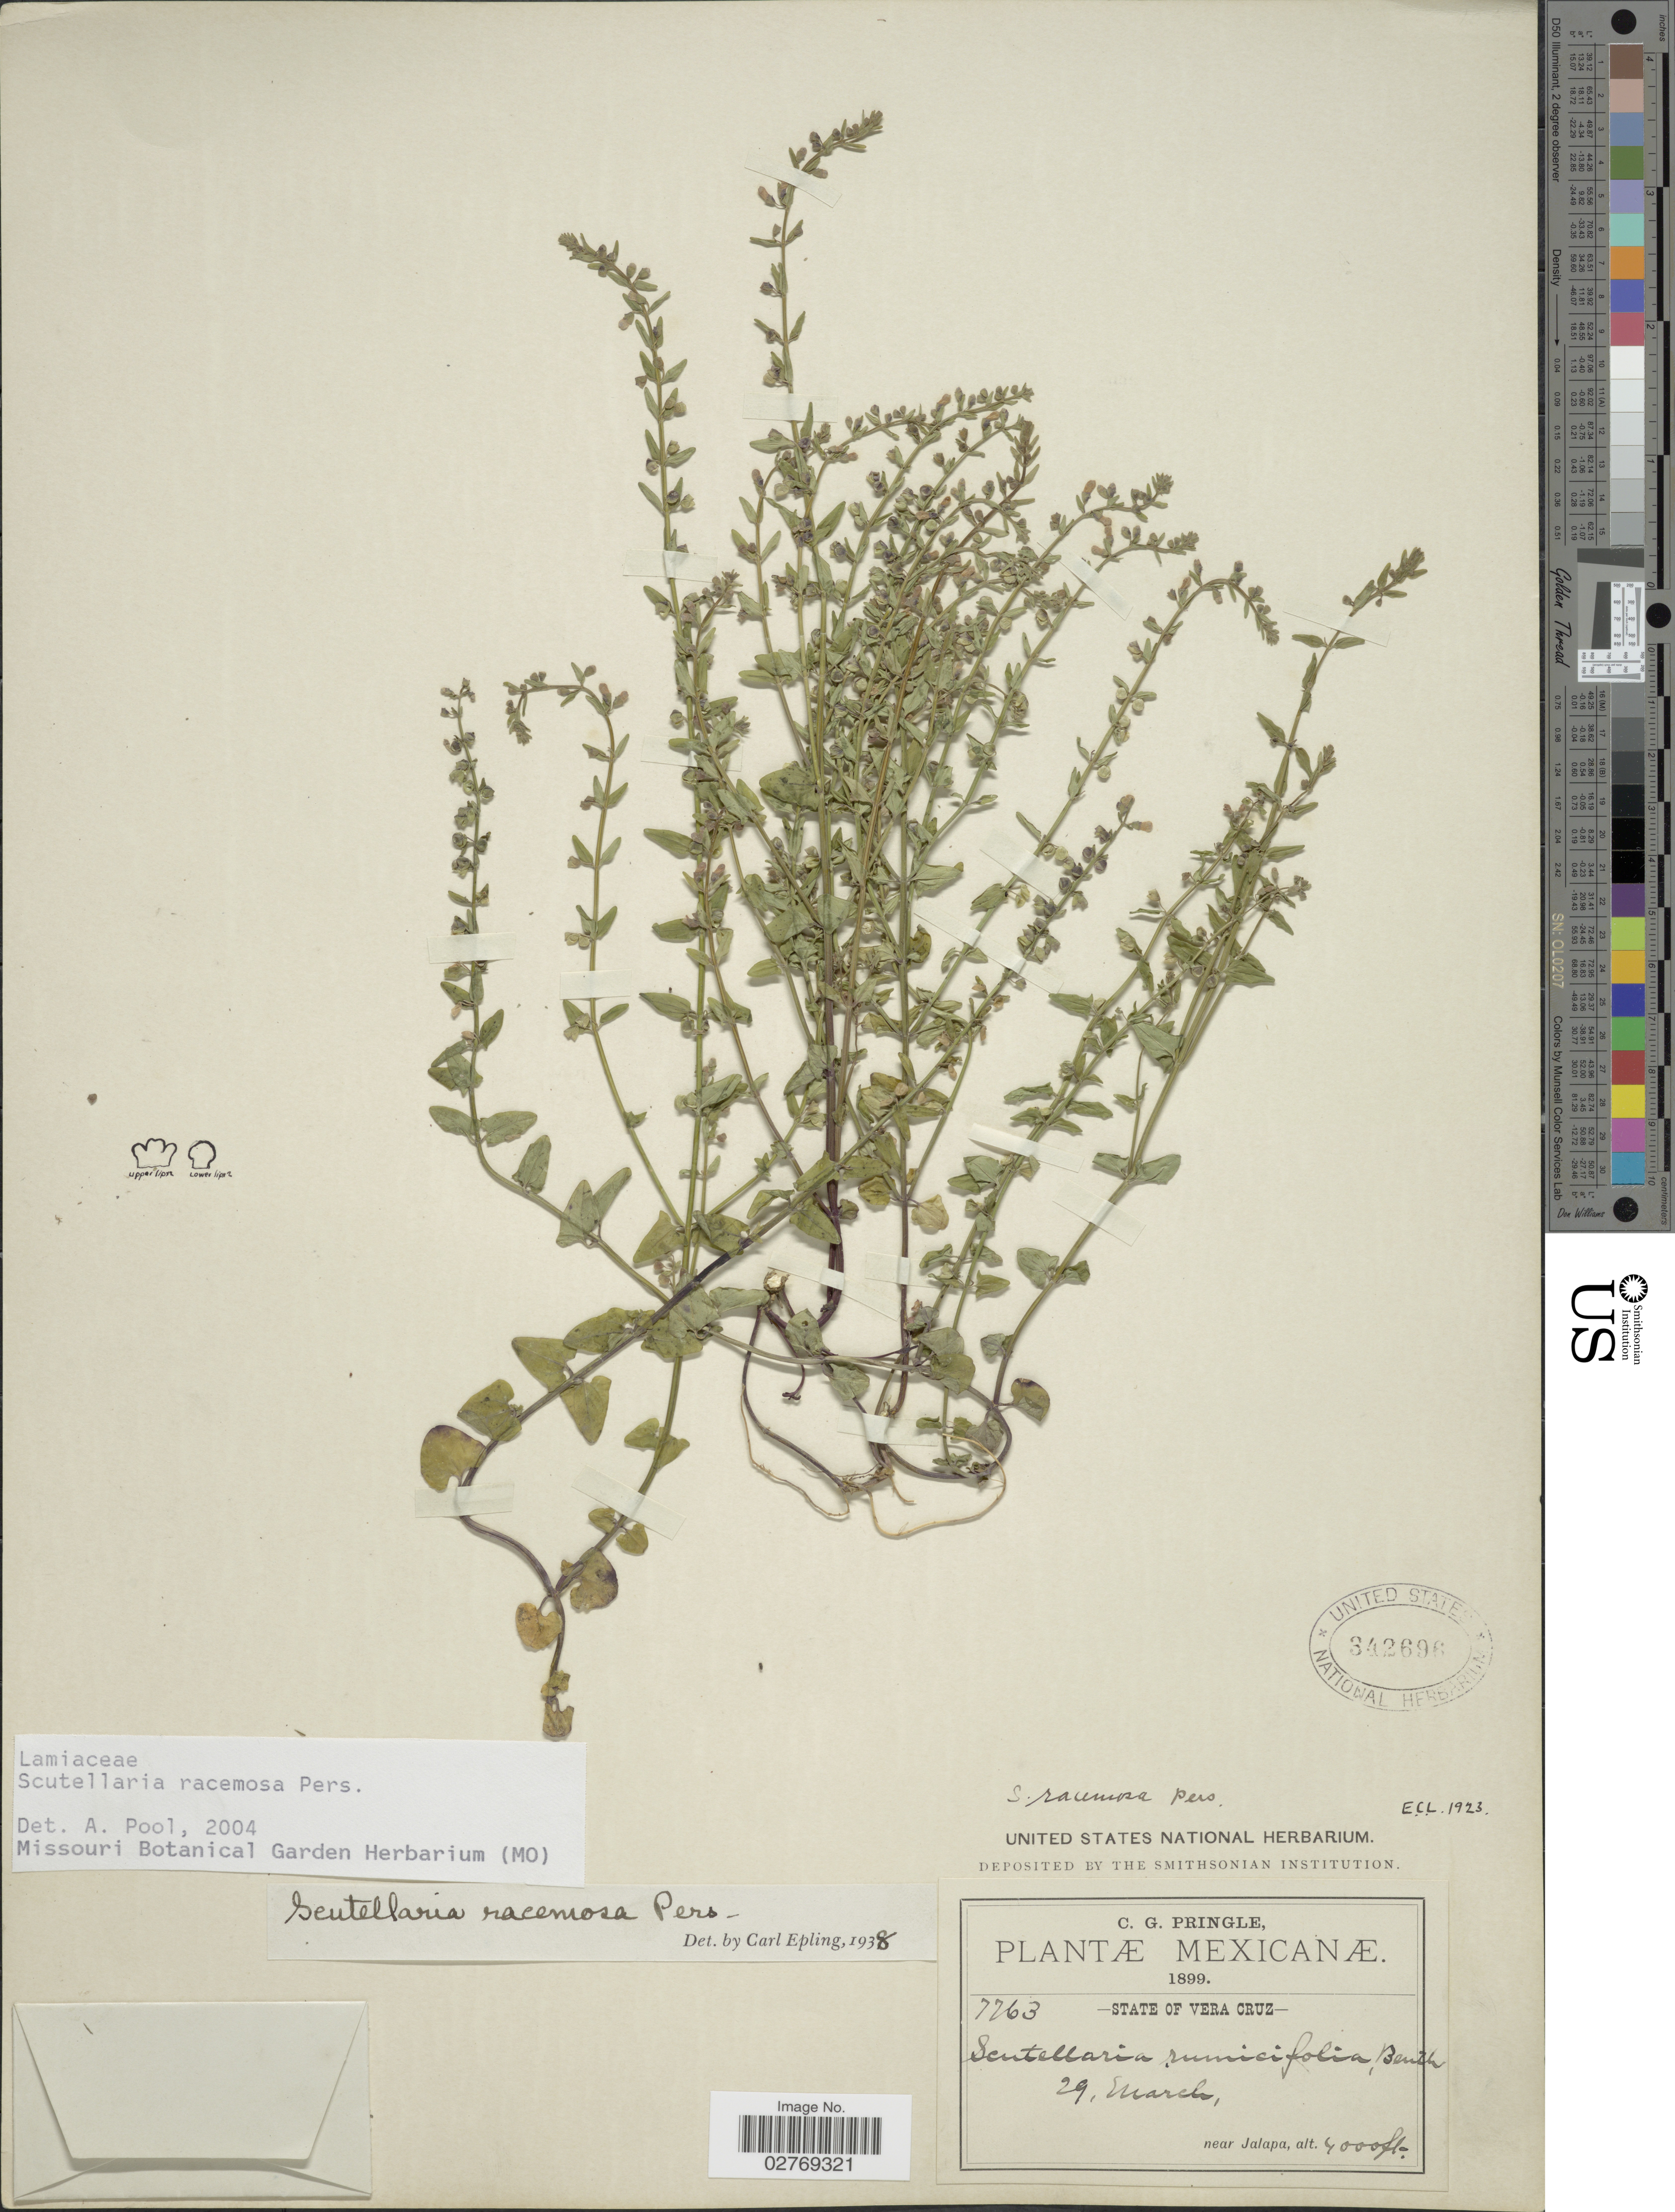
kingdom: Plantae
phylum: Tracheophyta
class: Magnoliopsida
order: Lamiales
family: Lamiaceae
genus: Scutellaria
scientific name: Scutellaria racemosa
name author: Pers.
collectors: C. G. Pringle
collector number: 7763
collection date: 1899-03-29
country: Mexico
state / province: Veracruz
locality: near Jalapa.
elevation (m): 1219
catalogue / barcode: US 342696